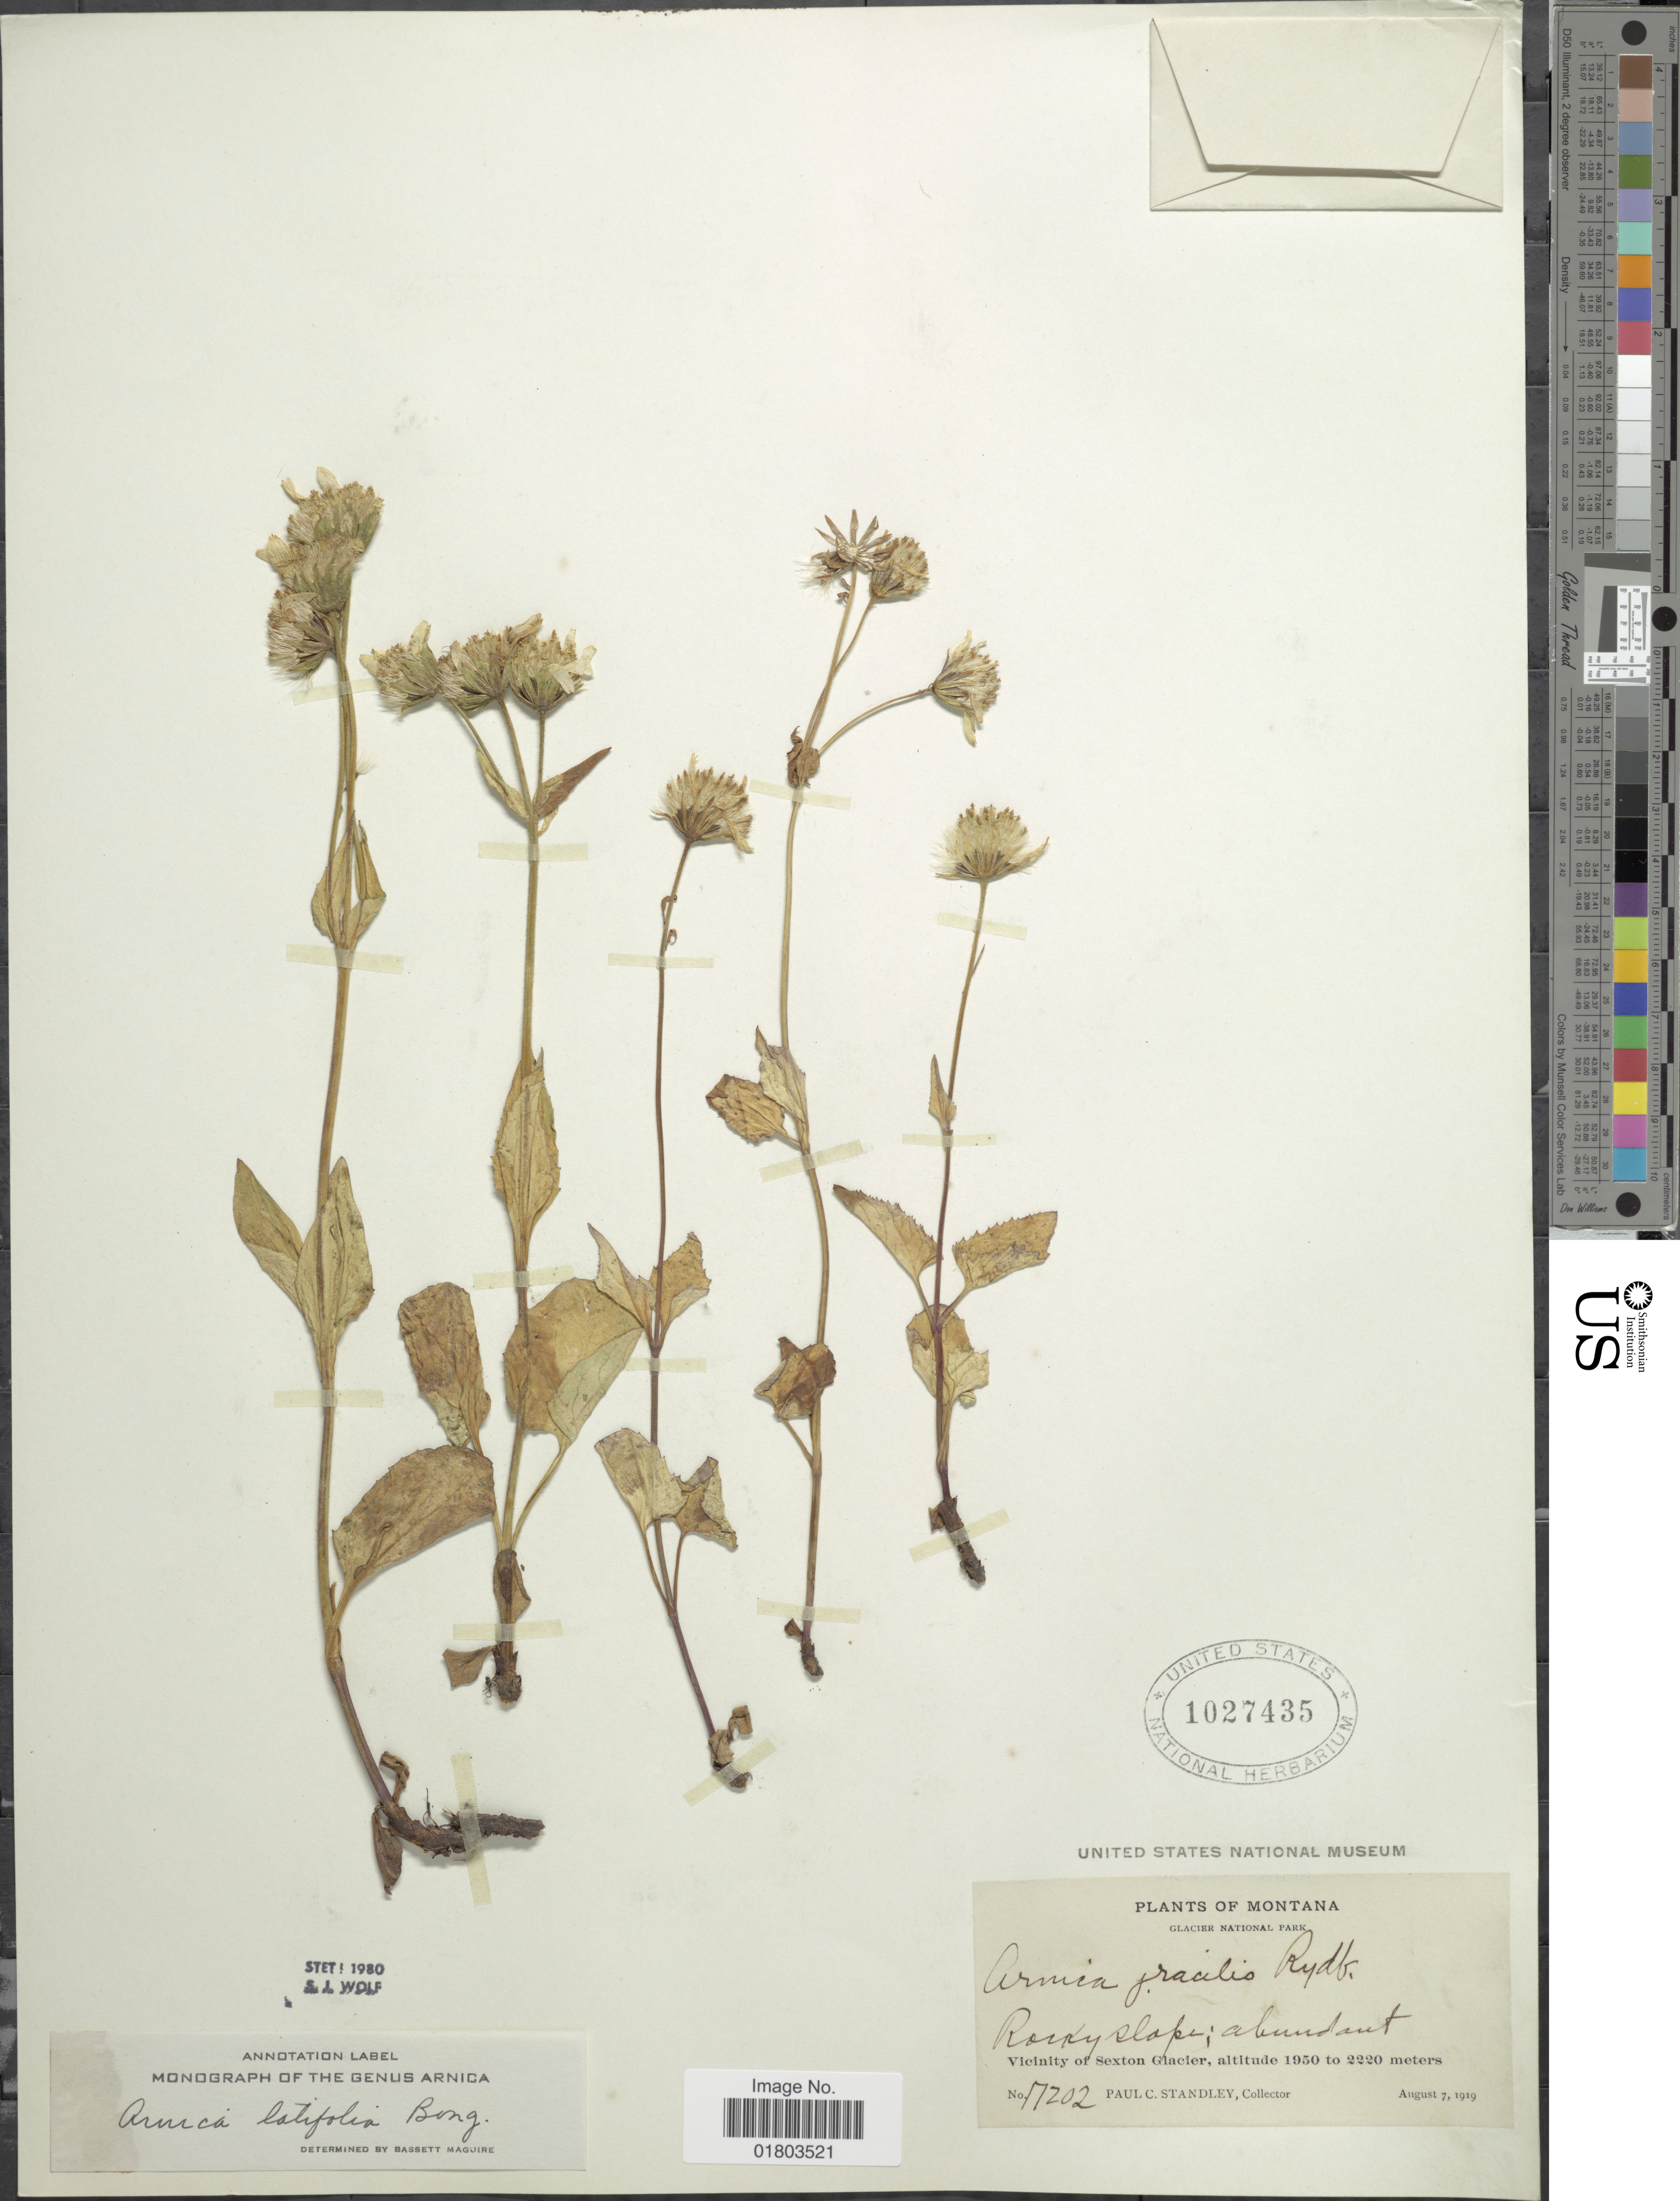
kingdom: Plantae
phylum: Tracheophyta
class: Magnoliopsida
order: Asterales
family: Asteraceae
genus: Arnica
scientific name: Arnica latifolia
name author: Bong.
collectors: P. C. Standley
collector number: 17202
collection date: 1919-08-07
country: United States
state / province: Montana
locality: Rocky slope; abundant, Vicinuity of Sexton Glacier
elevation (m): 1950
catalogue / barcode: US 1027435